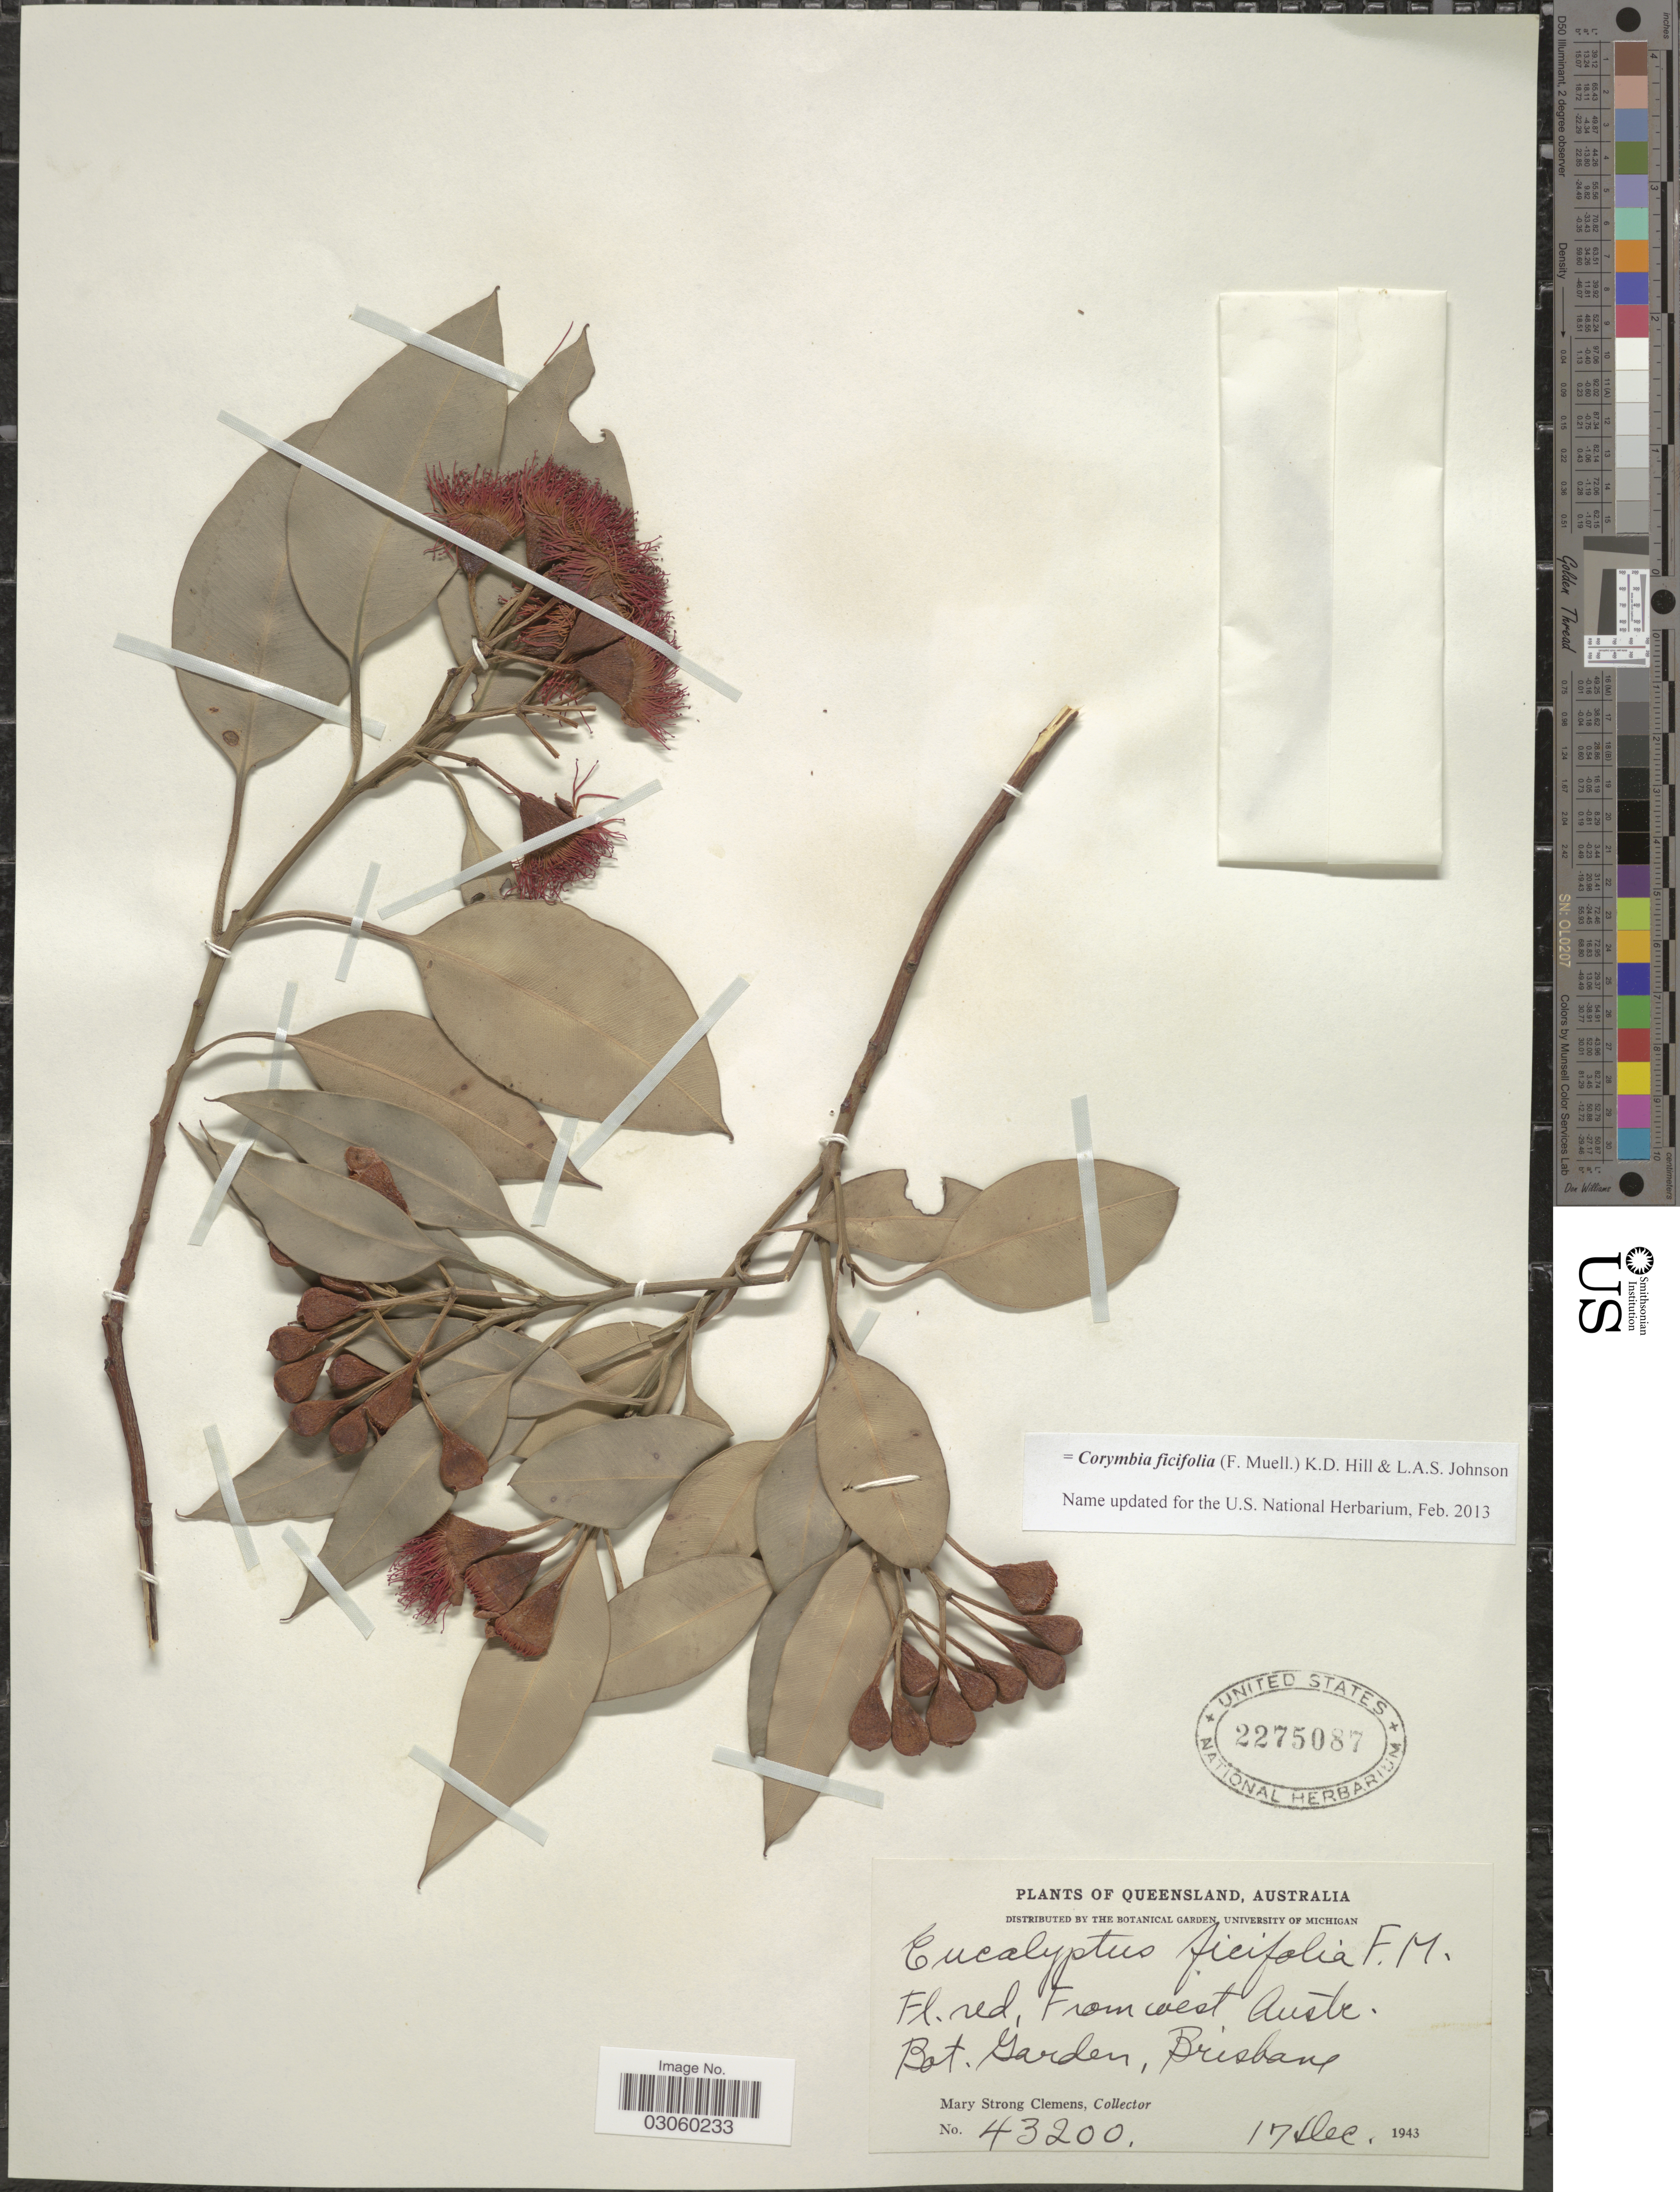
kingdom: Plantae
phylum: Tracheophyta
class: Magnoliopsida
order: Myrtales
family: Myrtaceae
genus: Corymbia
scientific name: Corymbia ficifolia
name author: (F. Muell.) K.D. Hill & L.A.S. Johnson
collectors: M. S. Clemens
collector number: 43200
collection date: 1943-12-17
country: Australia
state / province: Queensland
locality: Bot. Garden, Brisbane.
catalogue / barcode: US 2275087